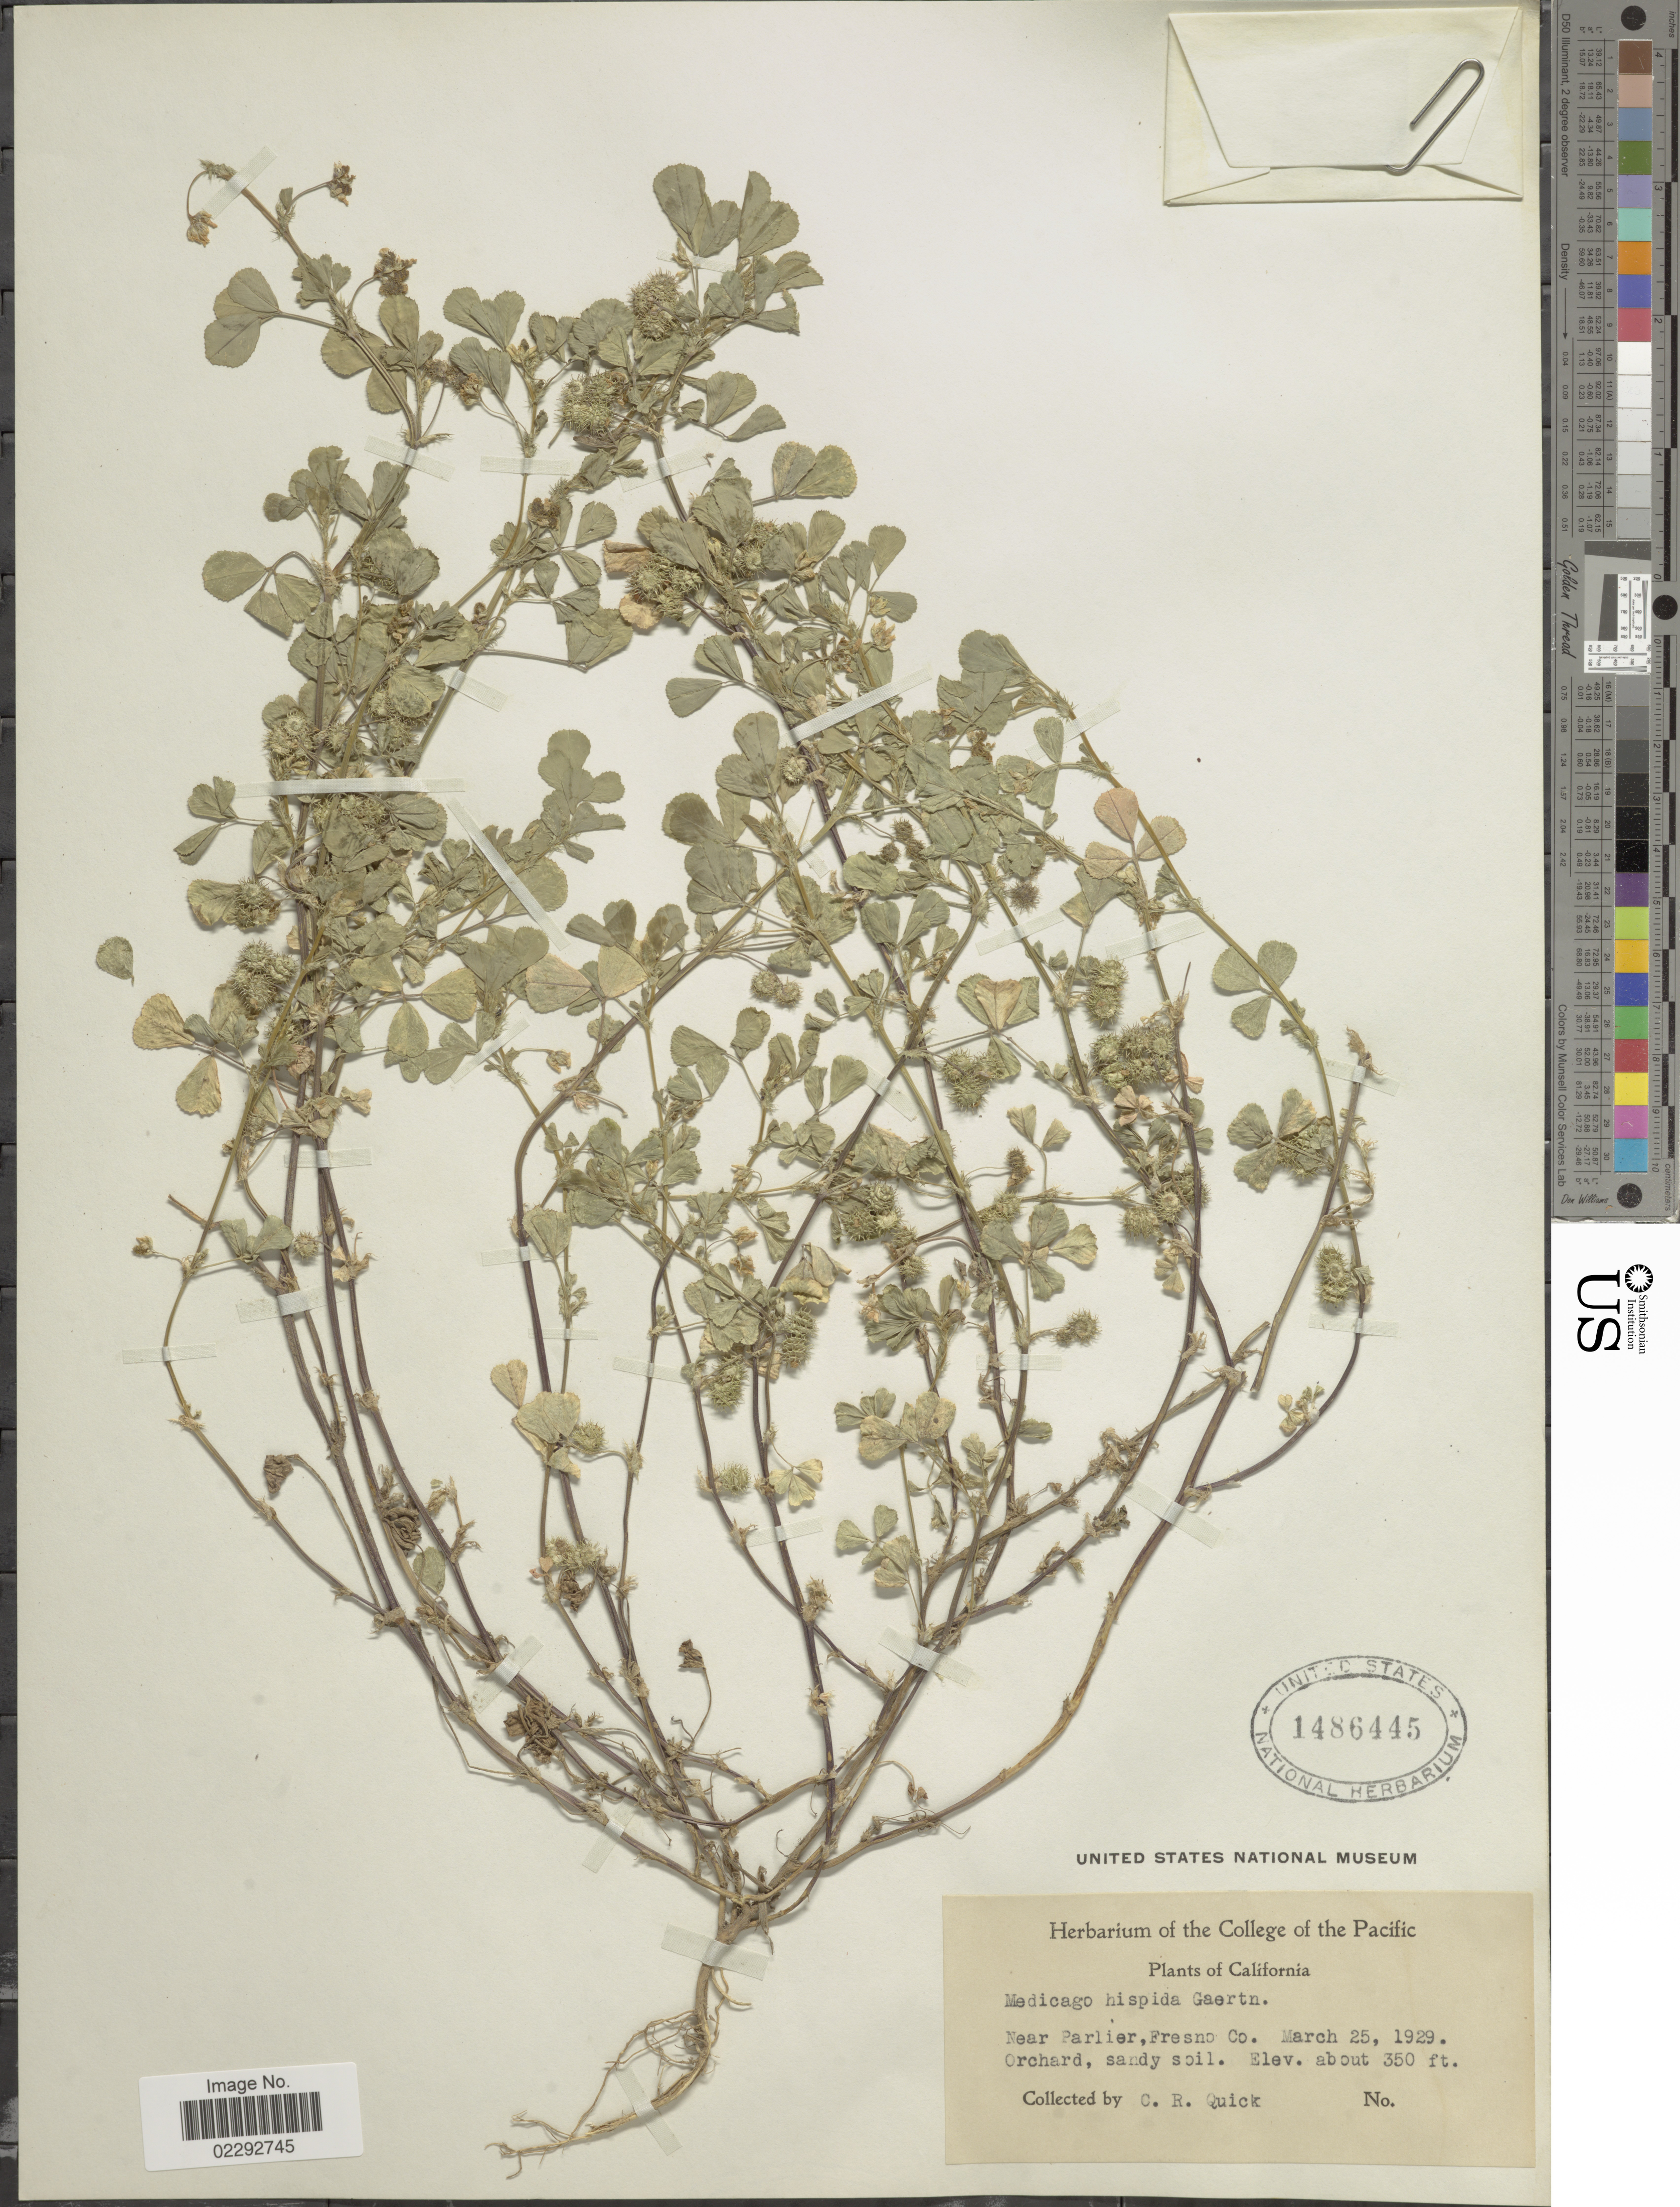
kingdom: Plantae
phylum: Tracheophyta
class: Magnoliopsida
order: Fabales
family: Fabaceae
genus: Medicago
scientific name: Medicago hispida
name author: Gaertn.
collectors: C. Quick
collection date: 1929-03-25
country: United States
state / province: California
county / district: Fresno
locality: Near Parlier, Fresno Co.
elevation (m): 107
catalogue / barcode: US 1486445